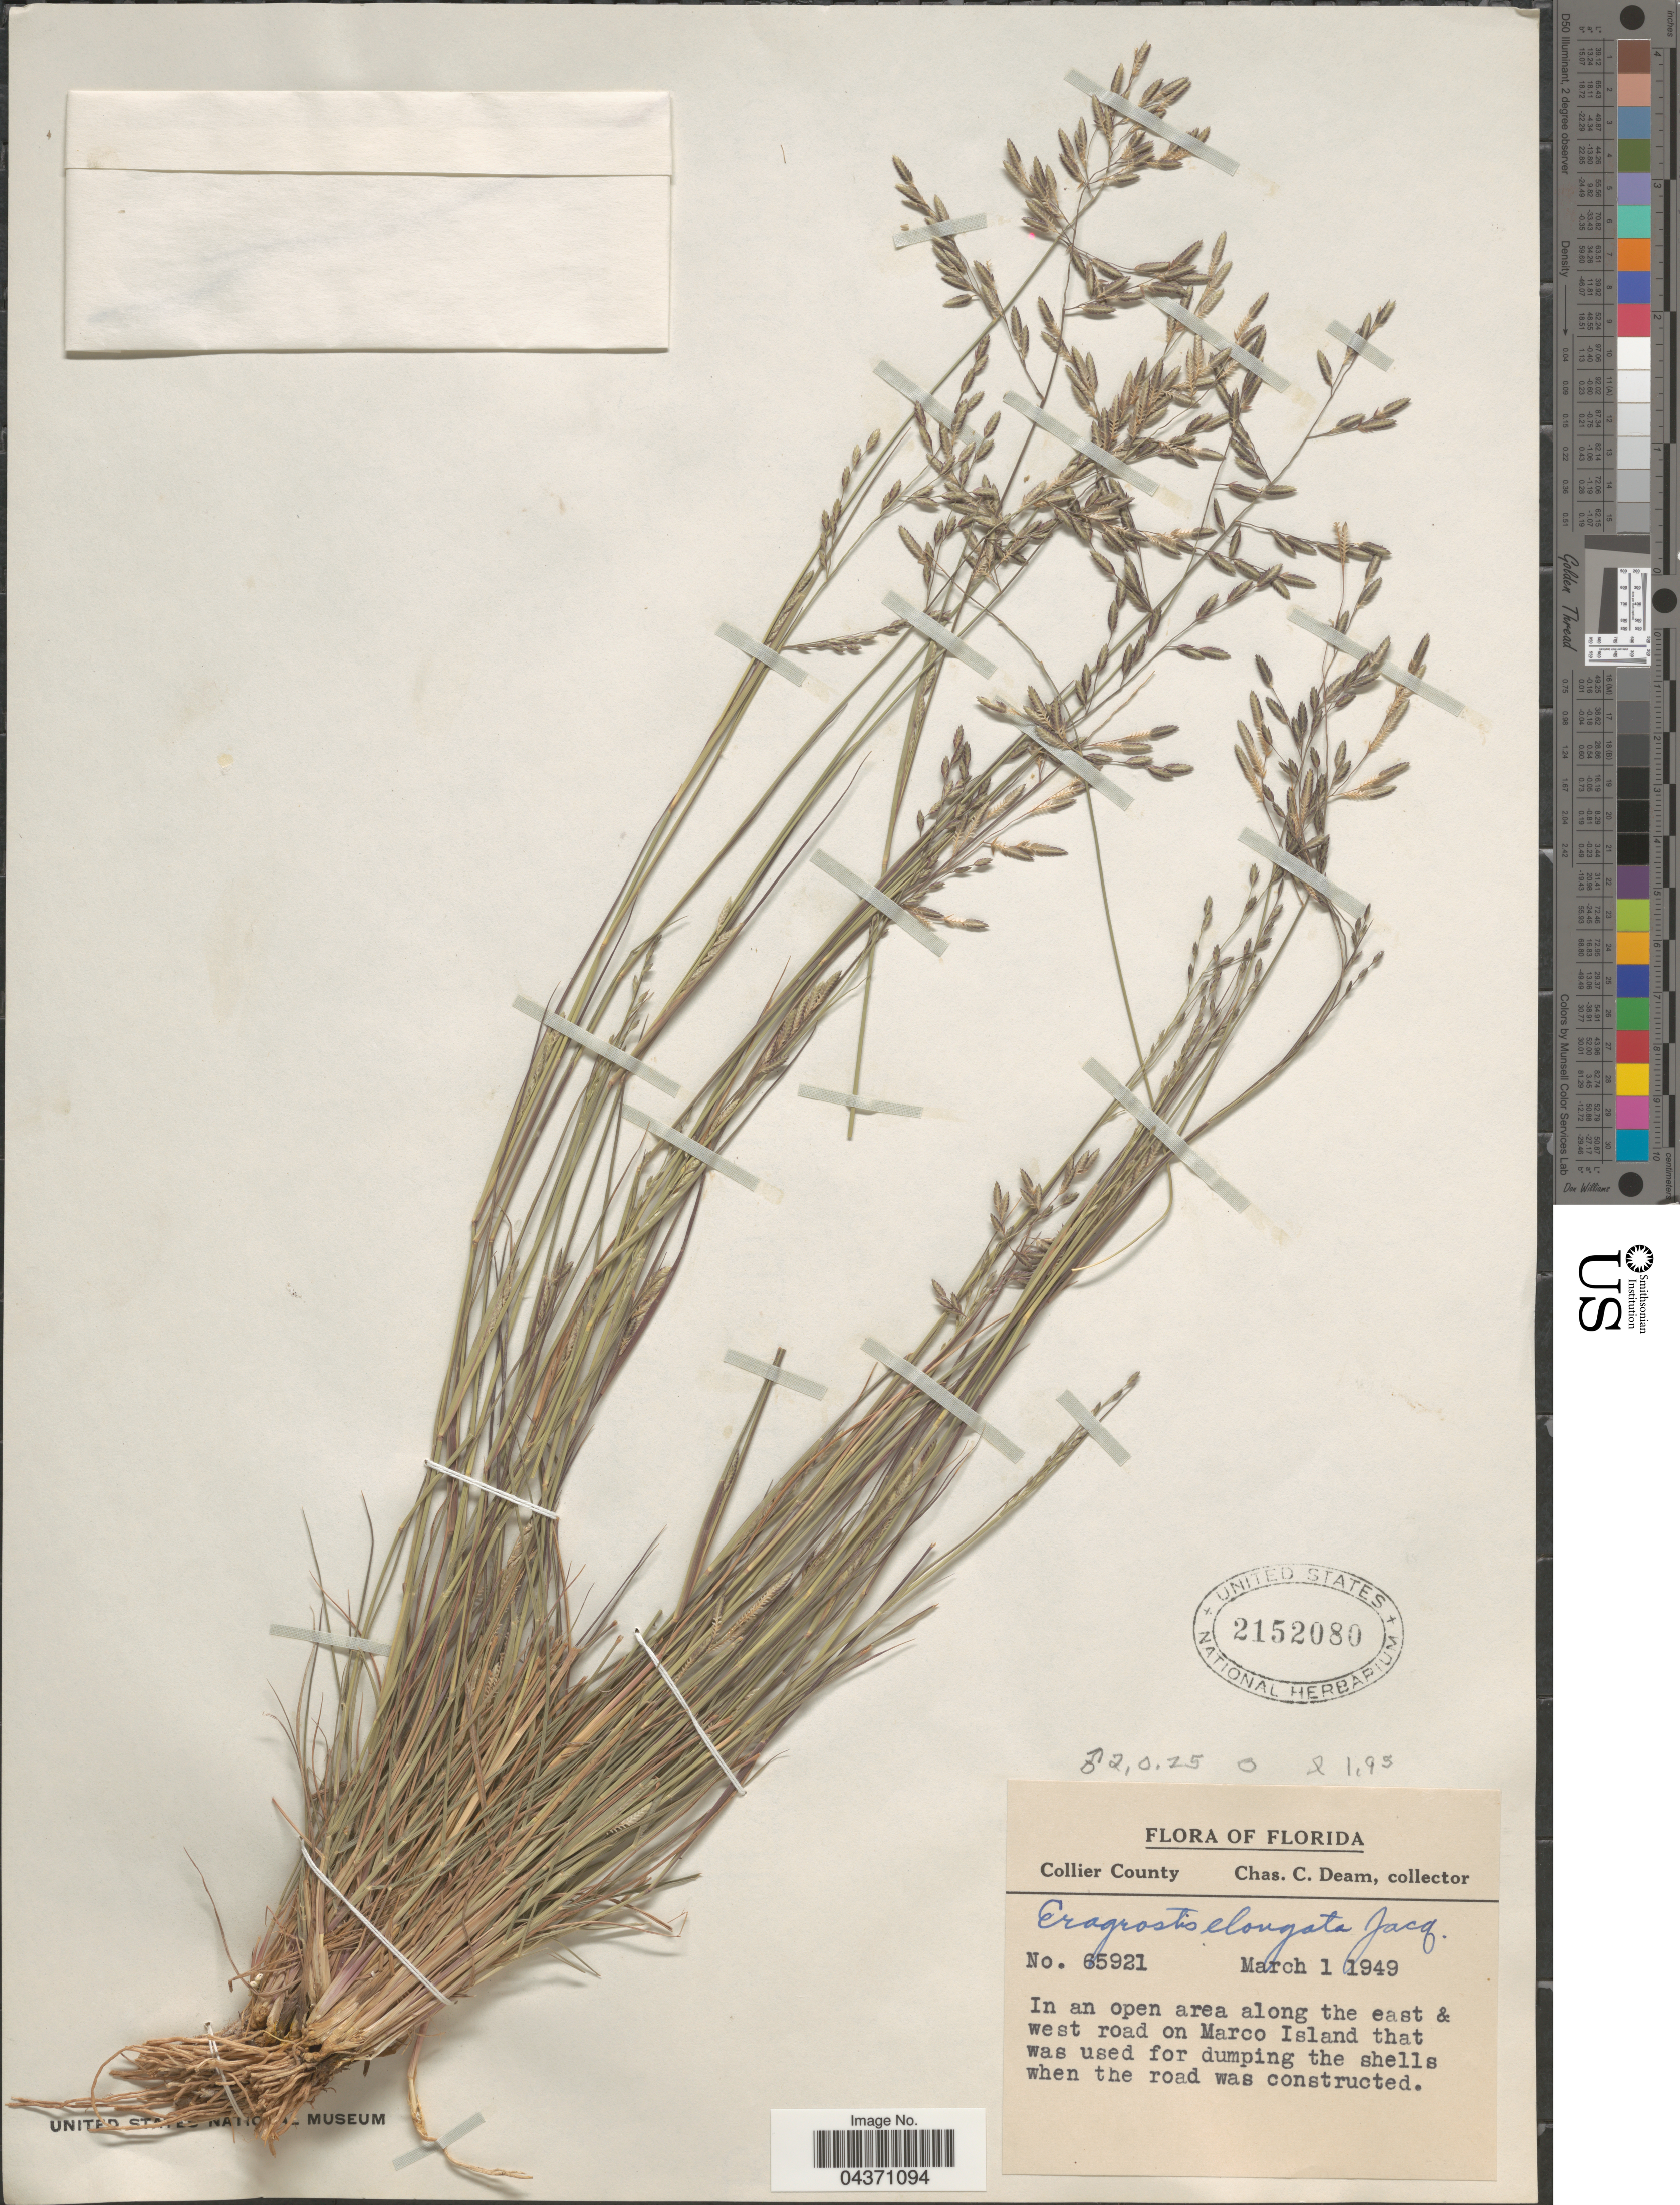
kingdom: Plantae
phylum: Tracheophyta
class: Liliopsida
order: Poales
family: Poaceae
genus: Eragrostis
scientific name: Eragrostis scaligera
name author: Salzm. ex Steud.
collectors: C. C. Deam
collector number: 65921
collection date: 1949-03-01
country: United States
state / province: Florida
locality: Collier County. In an open area along the east & west road on Marco Island that was used for dumping the shells when the road was constructed.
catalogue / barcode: US 2152080